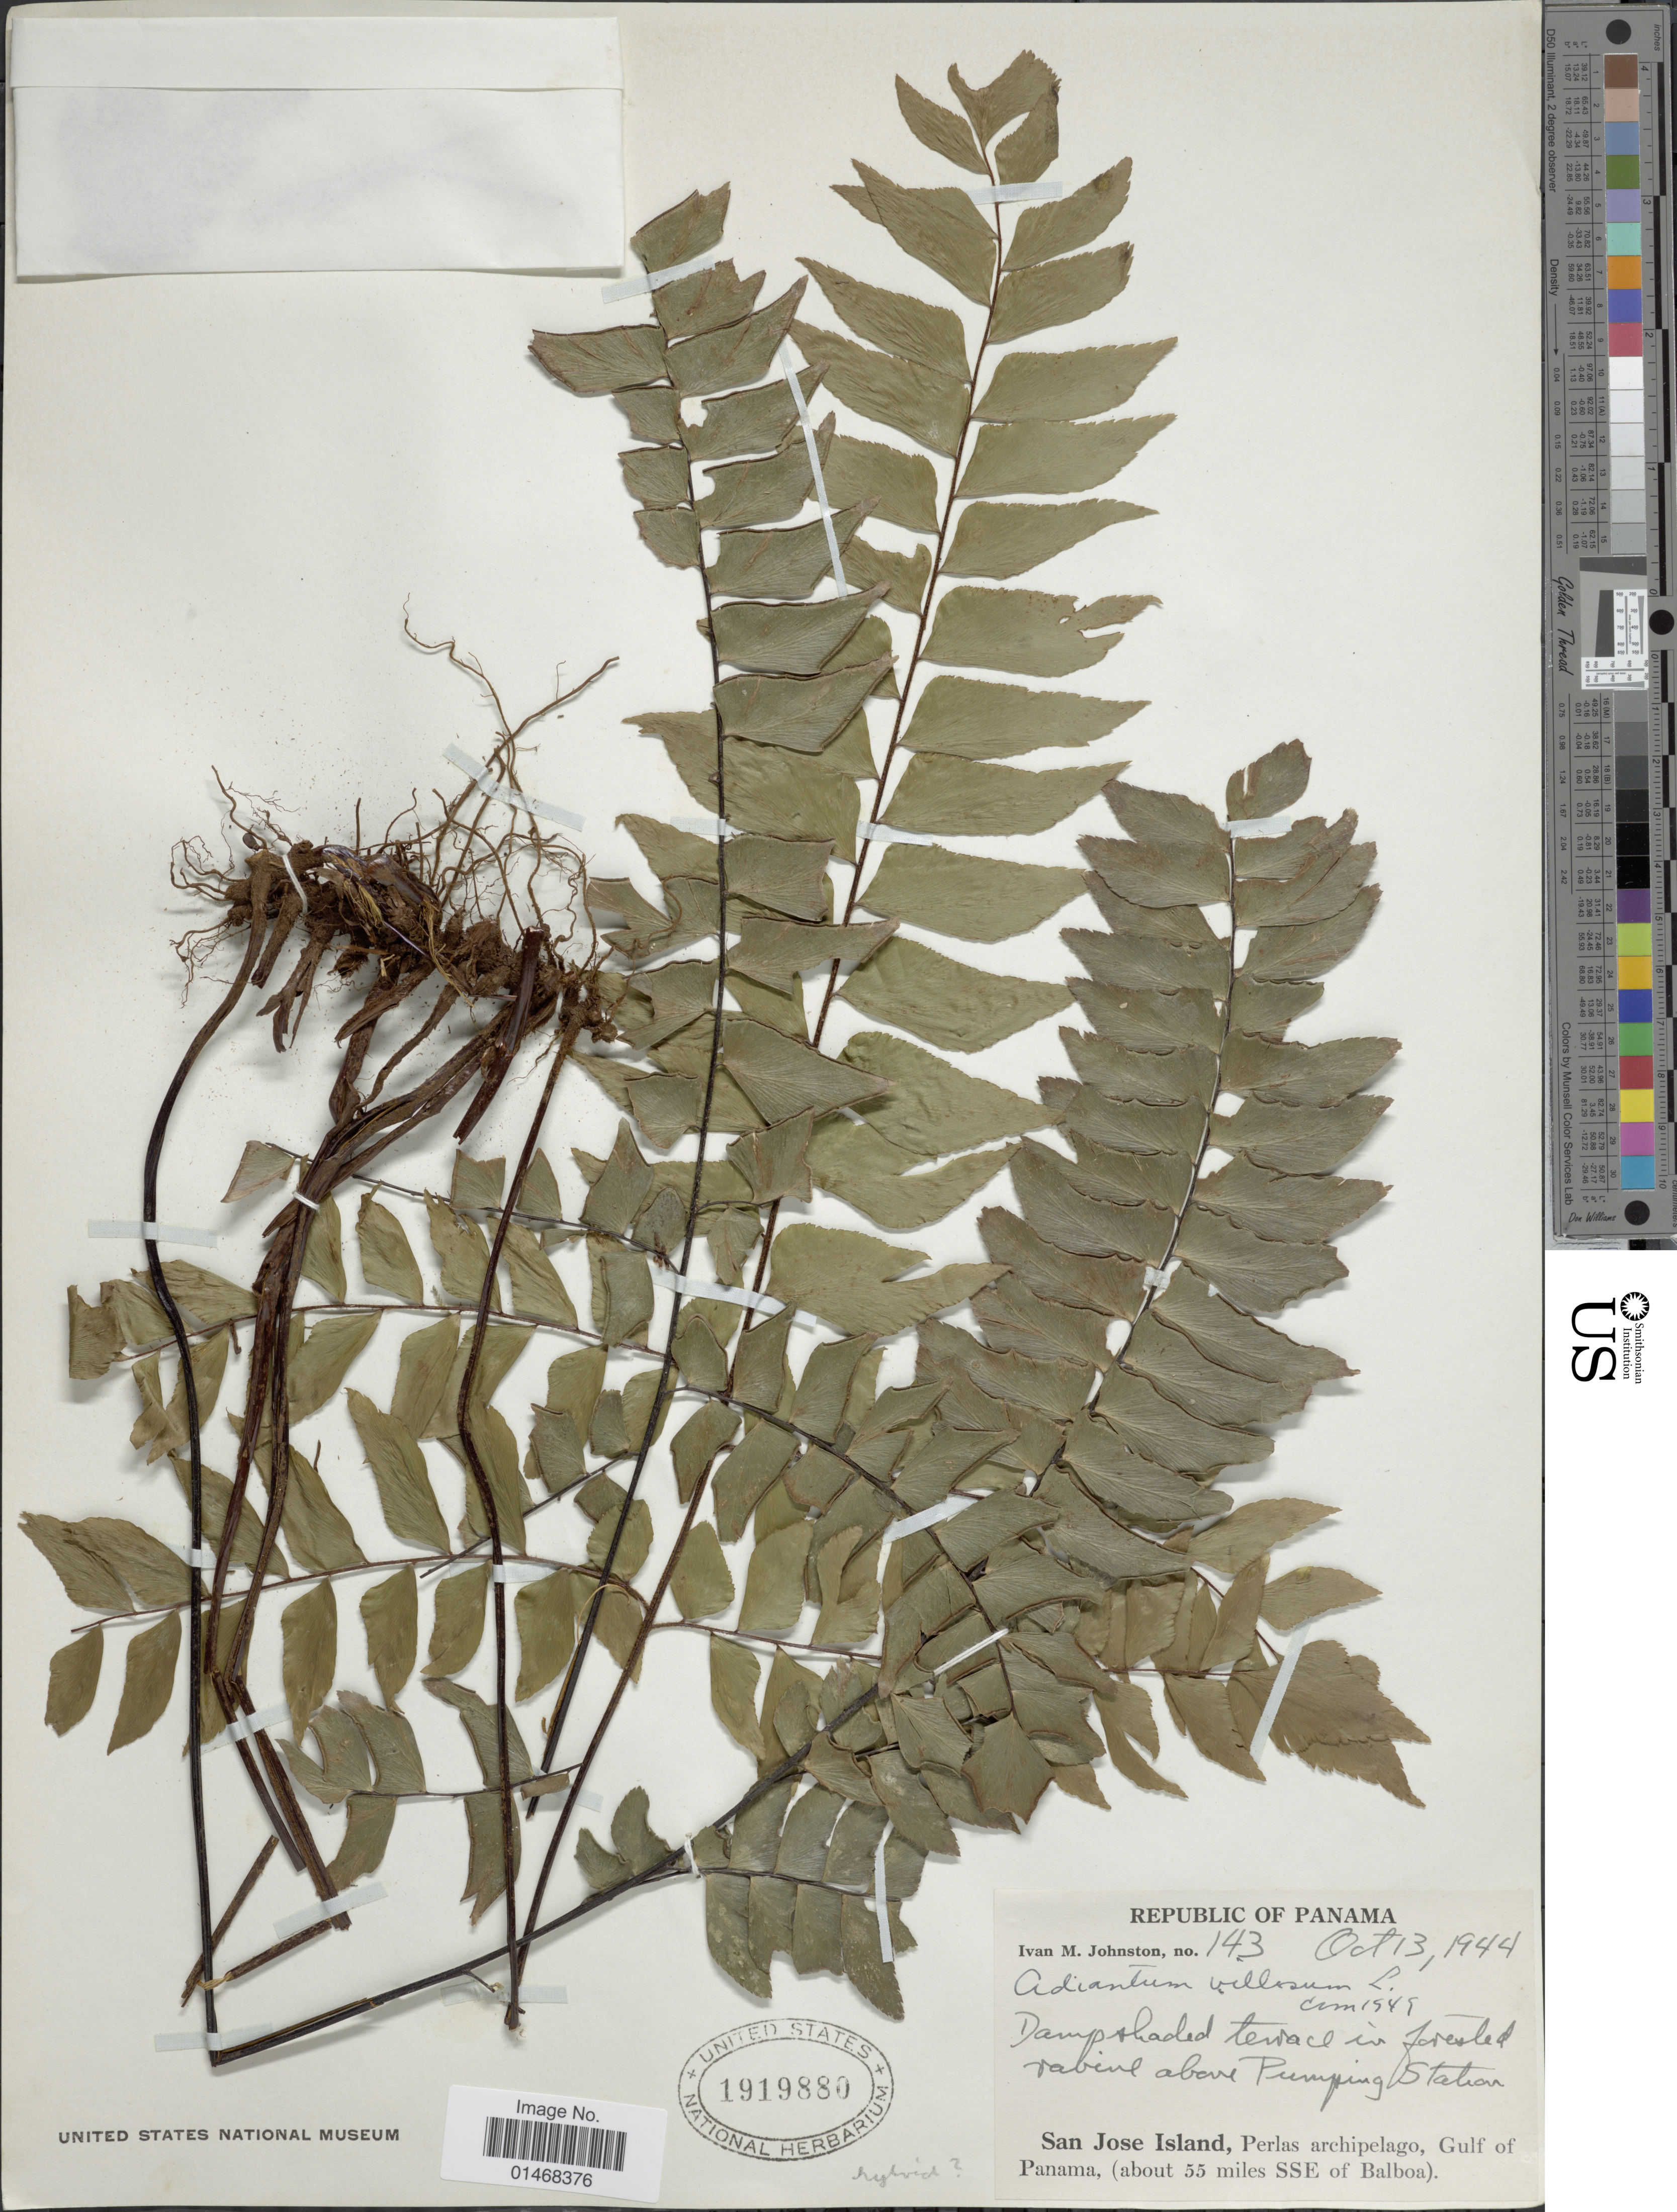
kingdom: Plantae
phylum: Tracheophyta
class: Polypodiopsida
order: Polypodiales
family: Pteridaceae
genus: Adiantum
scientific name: Adiantum villosum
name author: L.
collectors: I.M. Johnston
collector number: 143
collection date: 1944-10-13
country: Panama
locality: Republic of Panama, in forested ravine above Pumping TSation, San Jose Island, Perlas archipelago, Gulf of Panama, (about 55 miles SSE of Balboa)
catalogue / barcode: US 1919880